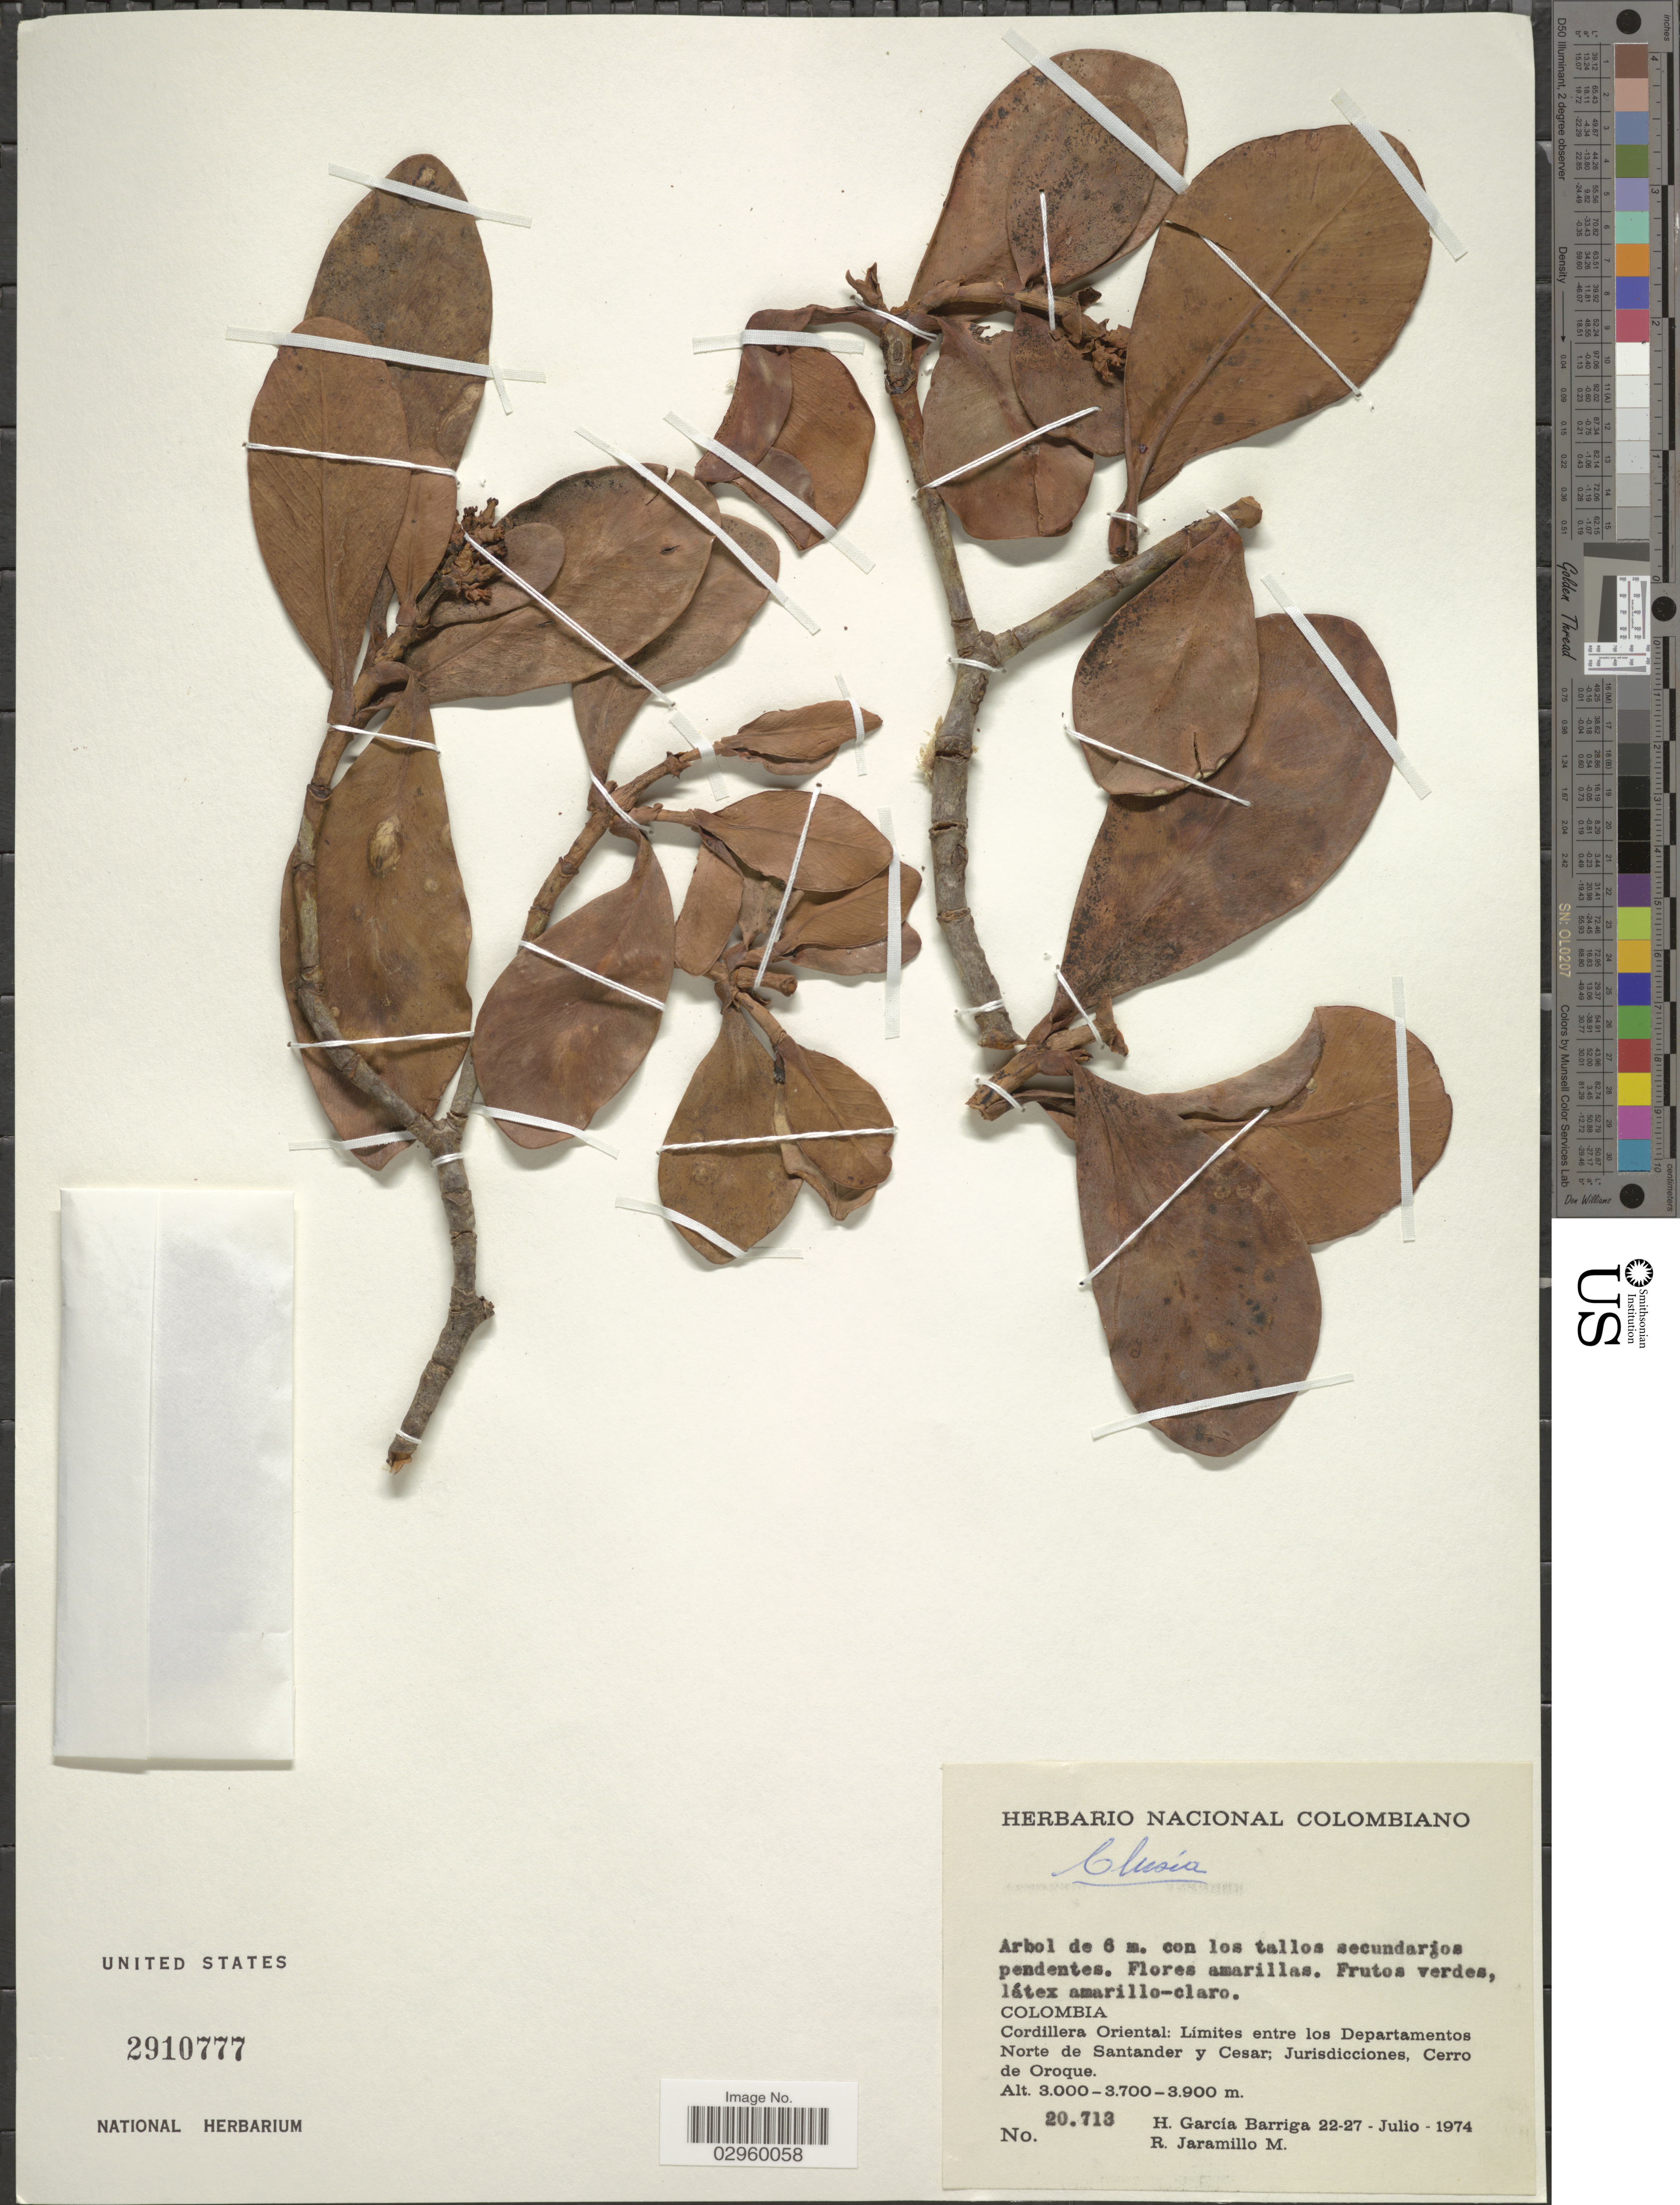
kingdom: Plantae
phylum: Tracheophyta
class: Magnoliopsida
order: Malpighiales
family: Clusiaceae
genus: Clusia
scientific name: Clusia sp.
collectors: H. García Barriga & R. Jaramillo M.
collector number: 20713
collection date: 1974-07-22/1974-07-27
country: Colombia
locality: Cordillera Oriental: Límites entre los Departamentos Norte de Santander y Cesar; Jurisdicciones, Cerro de Oroque.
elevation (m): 3000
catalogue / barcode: US 2910777